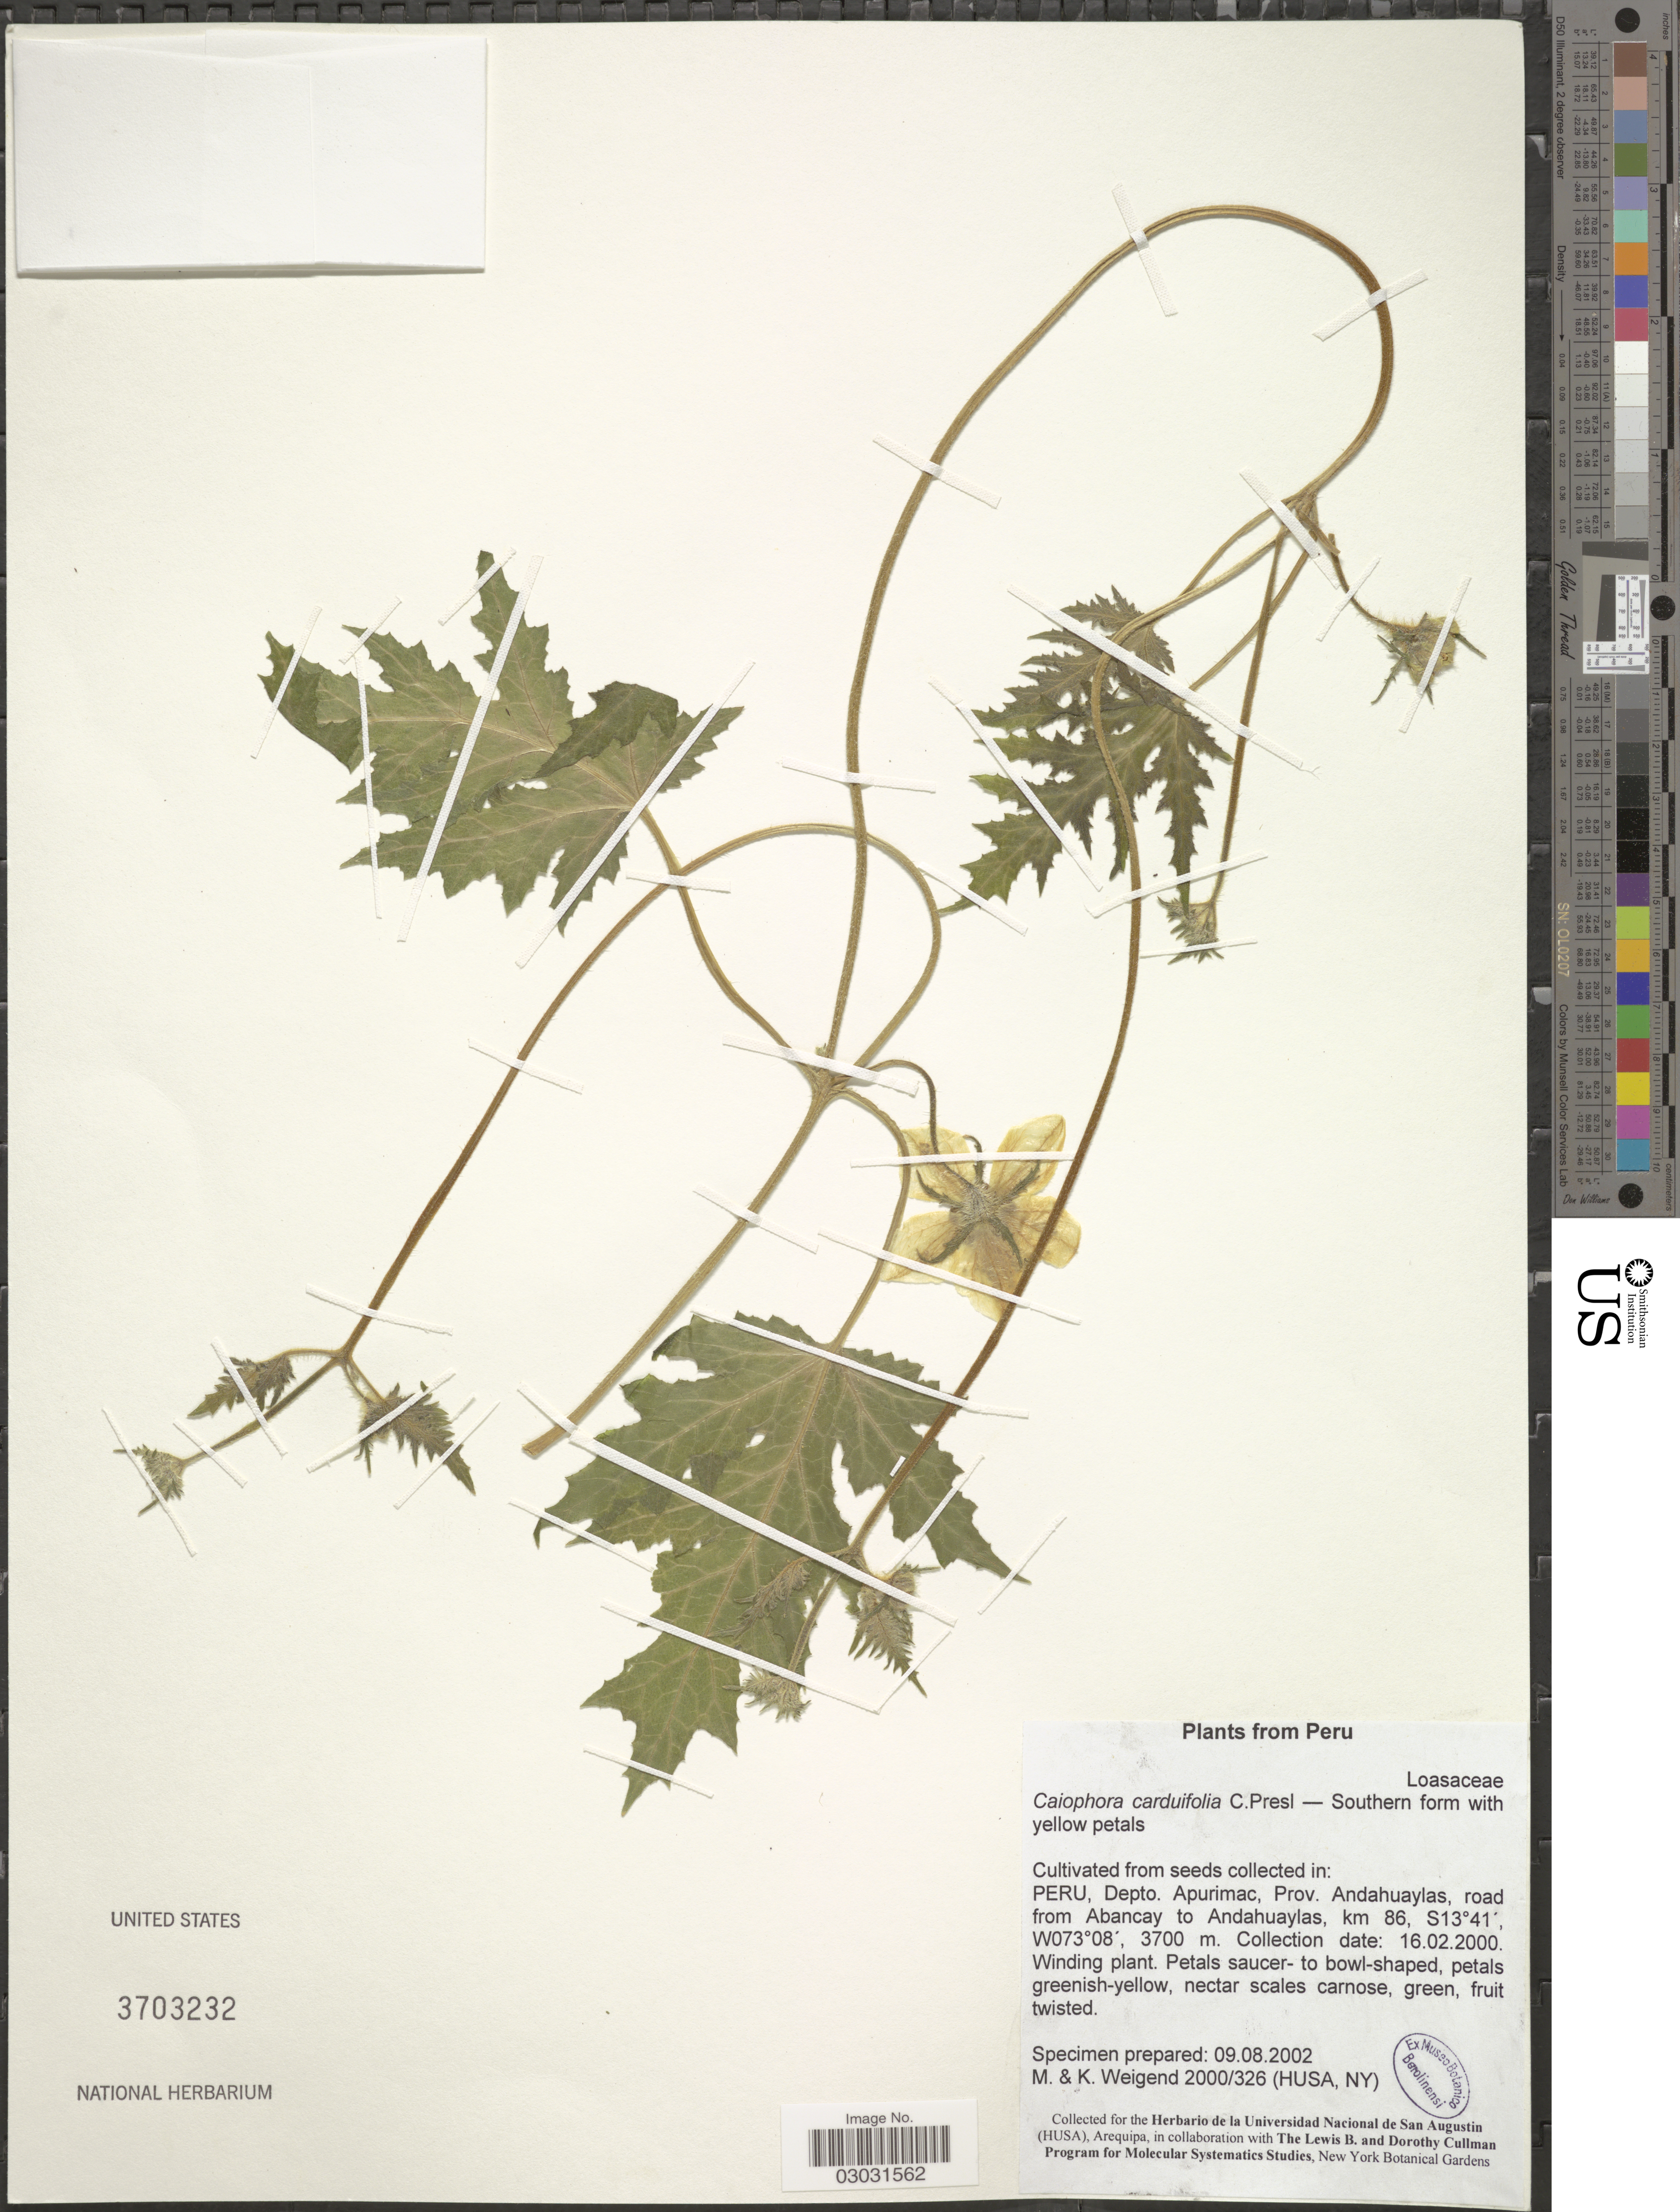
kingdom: Plantae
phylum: Tracheophyta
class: Magnoliopsida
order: Cornales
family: Loasaceae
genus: Caiophora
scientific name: Caiophora carduifolia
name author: C. Presl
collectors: M. Weigend & K. Weigend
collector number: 2000/326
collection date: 2002-08-09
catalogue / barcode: US 3703232